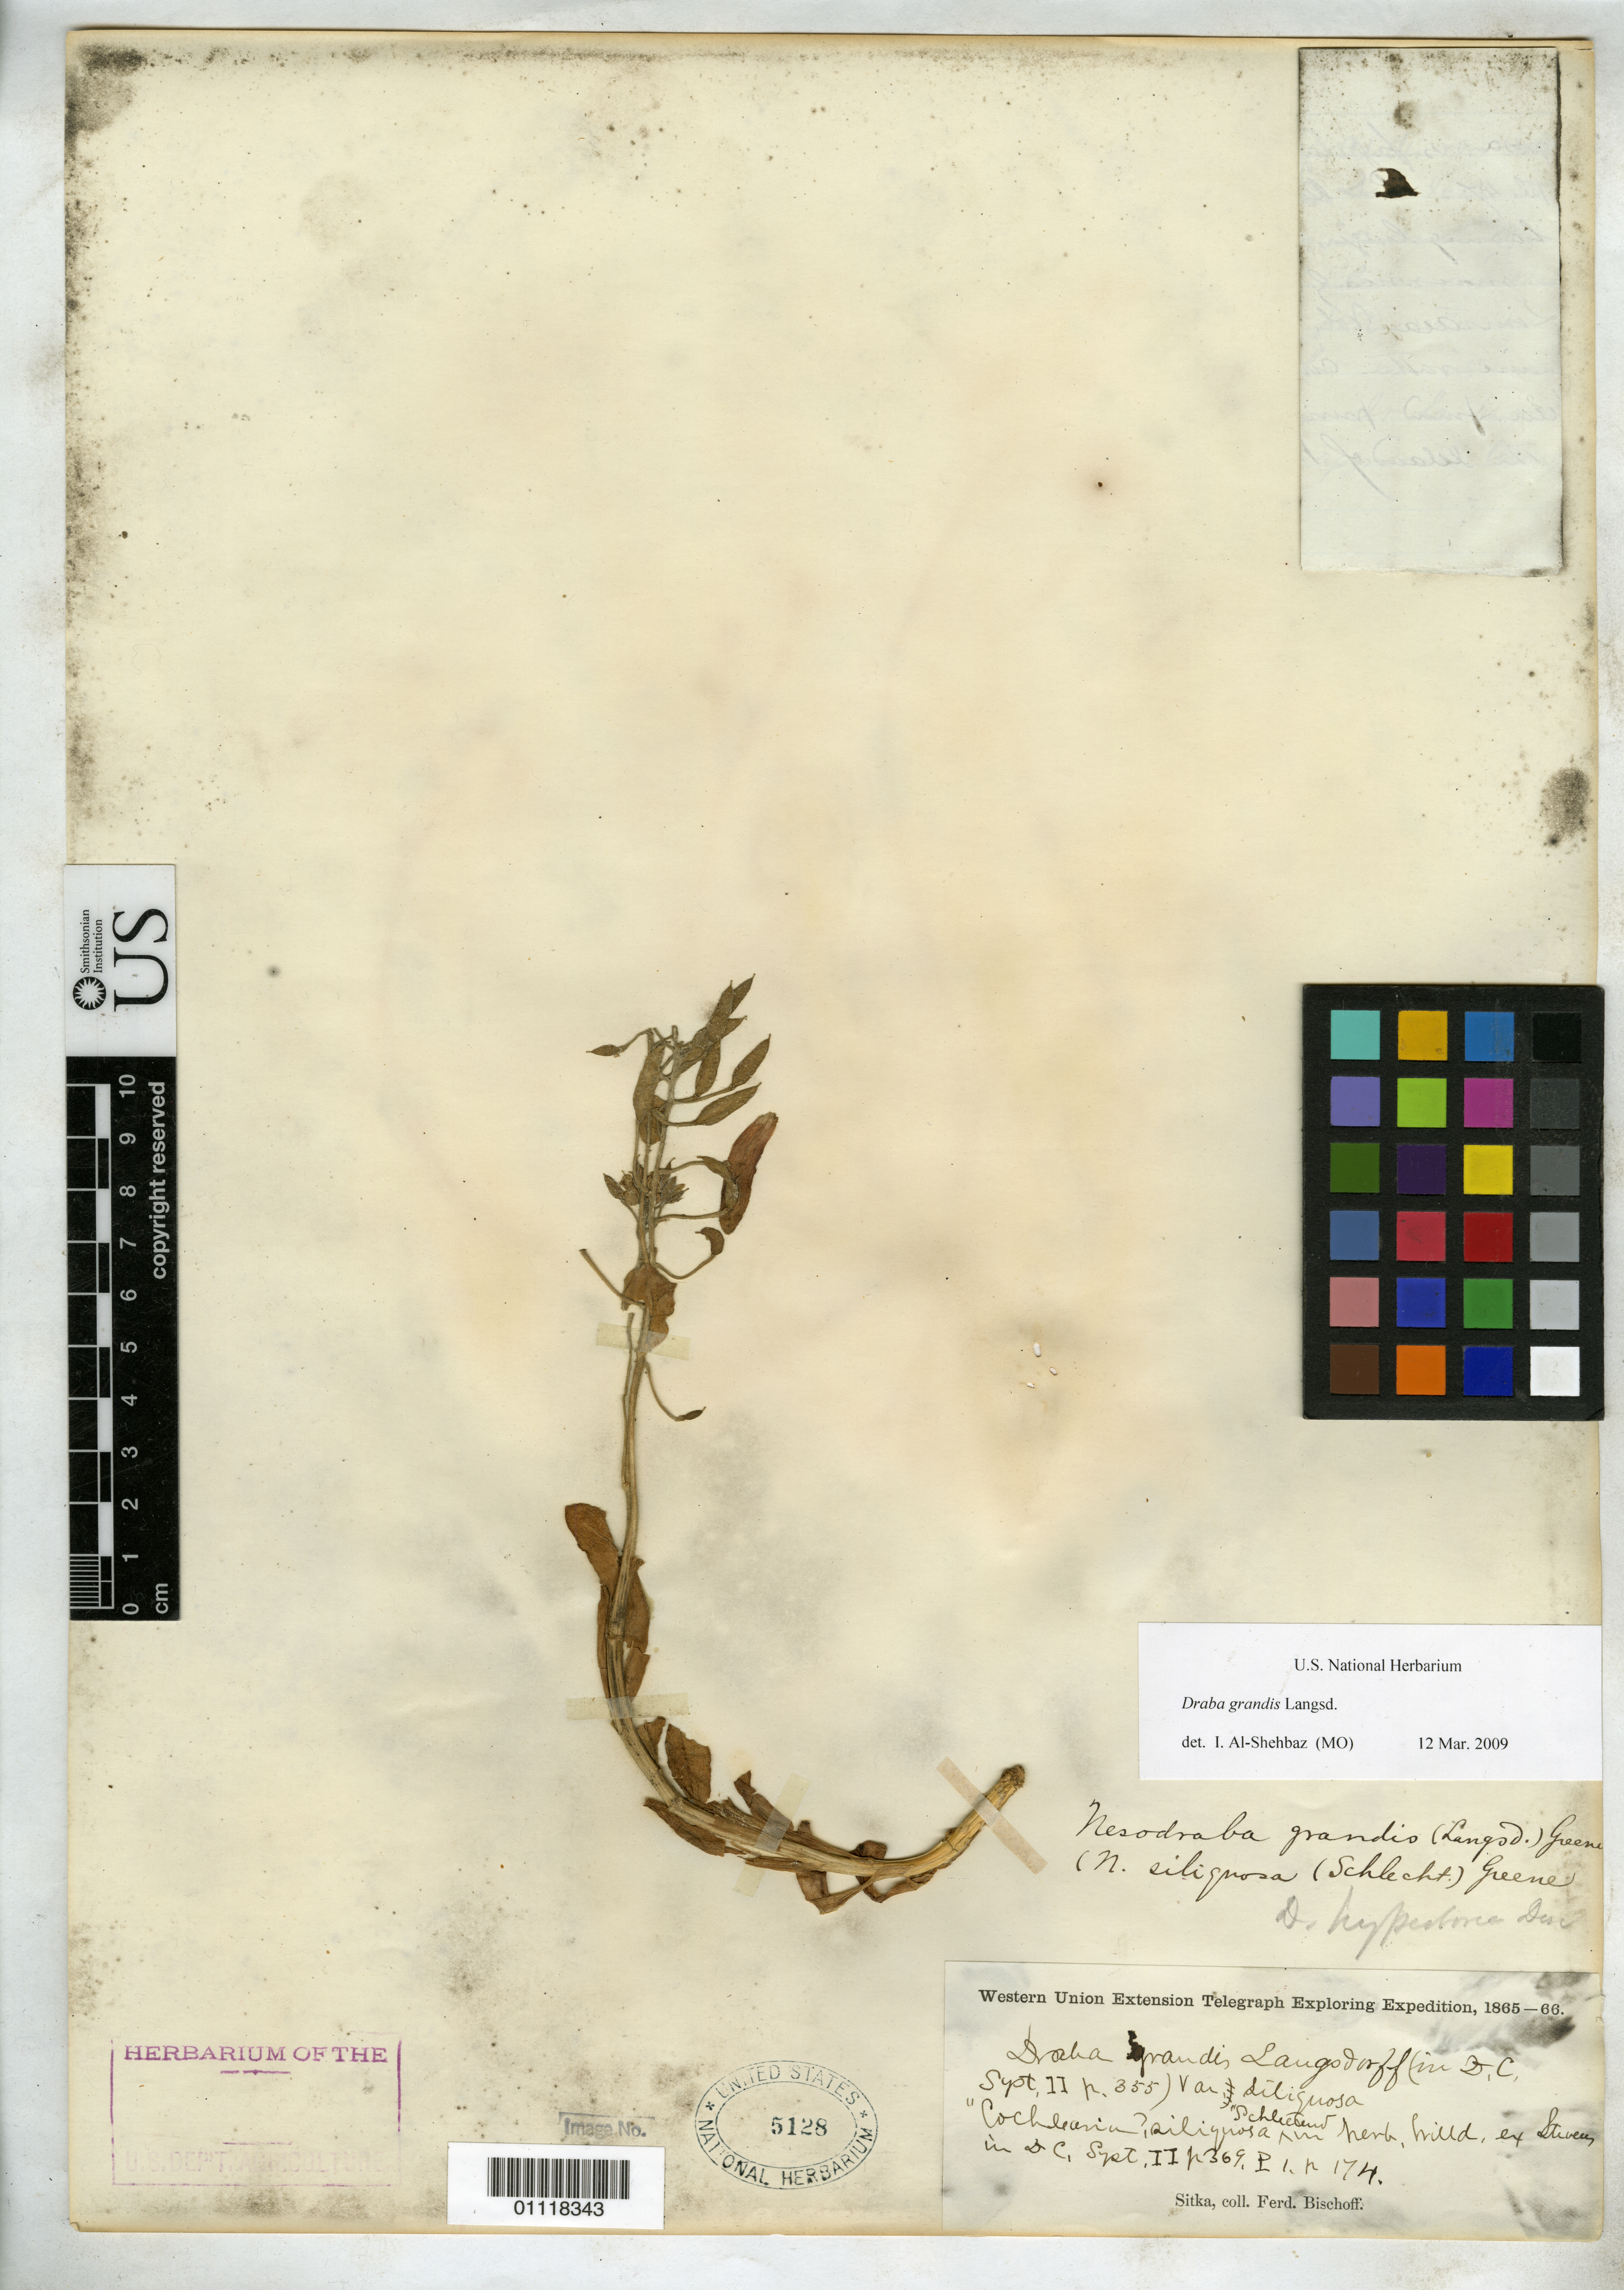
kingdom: Plantae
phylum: Tracheophyta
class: Magnoliopsida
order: Brassicales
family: Brassicaceae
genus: Draba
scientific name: Draba grandis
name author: Langsd. ex DC.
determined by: Al-Shehbaz, I. A., (MO), Missouri Botanical Garden (UNITED STATES)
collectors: F. Bischoff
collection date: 1865/1866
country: United States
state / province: Alaska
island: Baranof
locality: Sitka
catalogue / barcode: US 5128